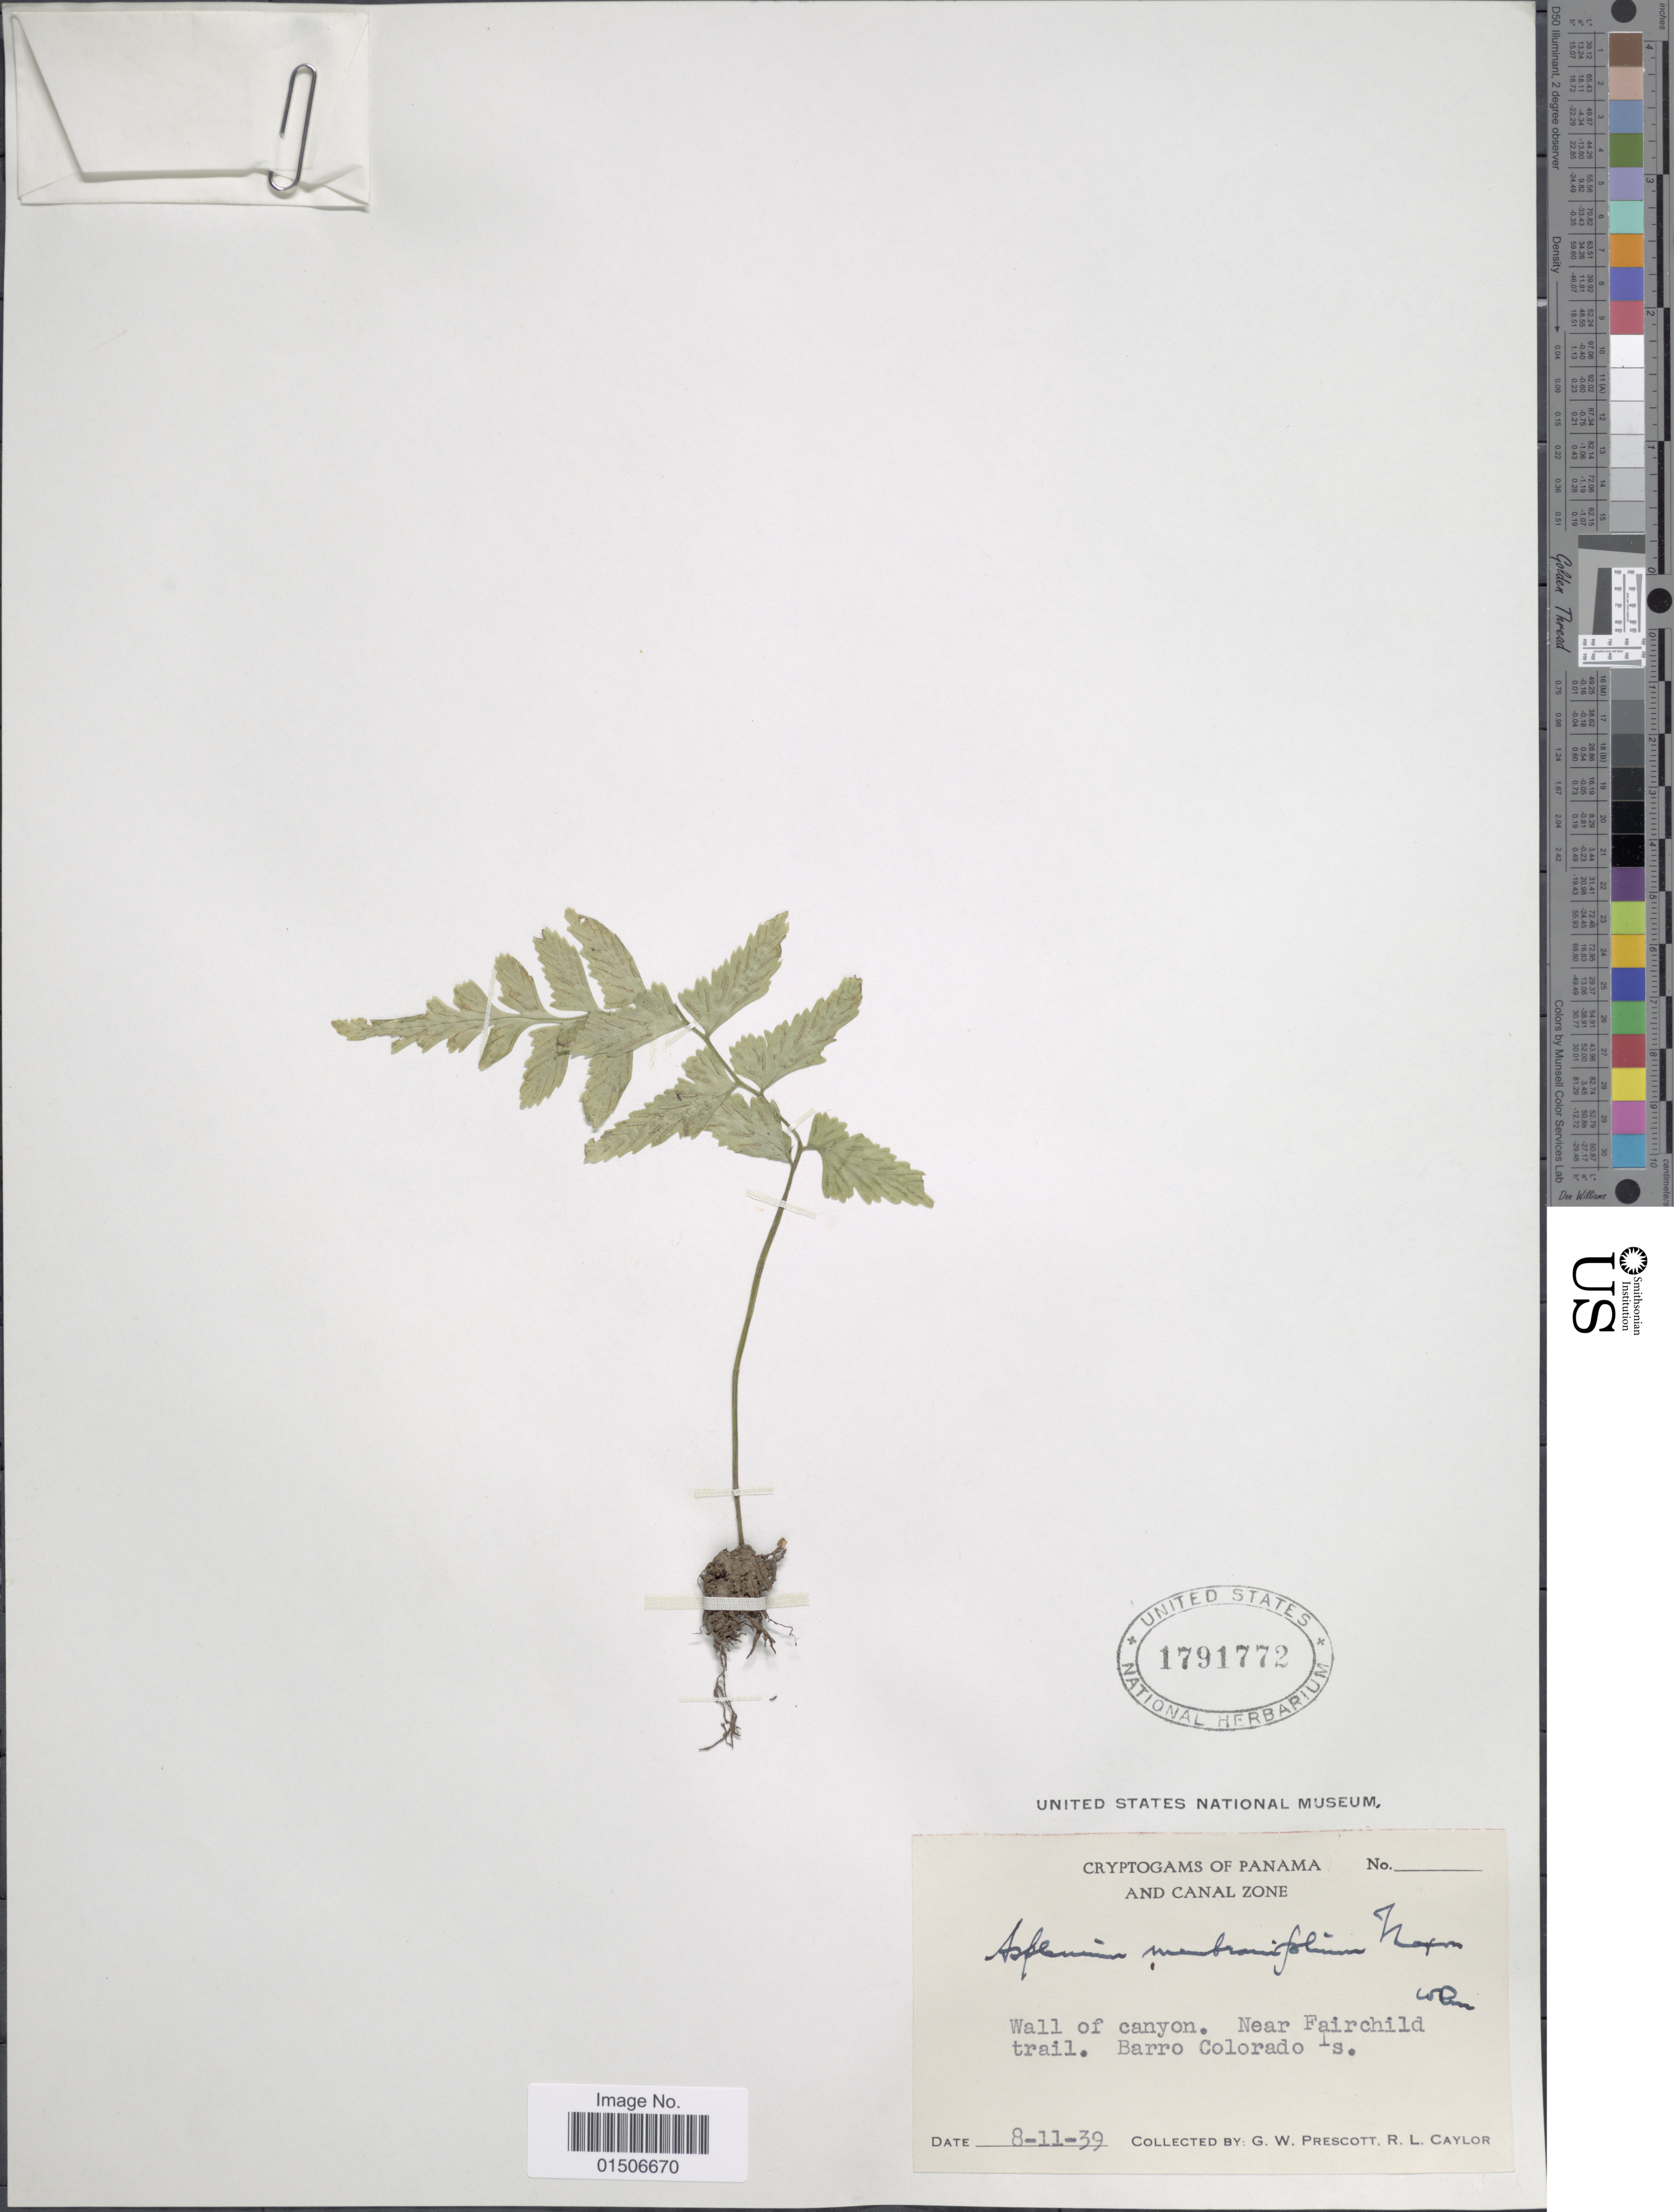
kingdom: Plantae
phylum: Tracheophyta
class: Polypodiopsida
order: Polypodiales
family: Aspleniaceae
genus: Asplenium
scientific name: Asplenium hoffmannii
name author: Hieron.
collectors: G. Prescott & R. Caylor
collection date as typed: Transcribed d/m/y: 8/11/39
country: Panama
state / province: Panamá Oeste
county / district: Canal Zone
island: Barro Colorado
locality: Cryptogams of Panama and Canal Zone,Wall of canyon. Near Fairchild trail, Barro Colorado Is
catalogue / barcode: US 1791772